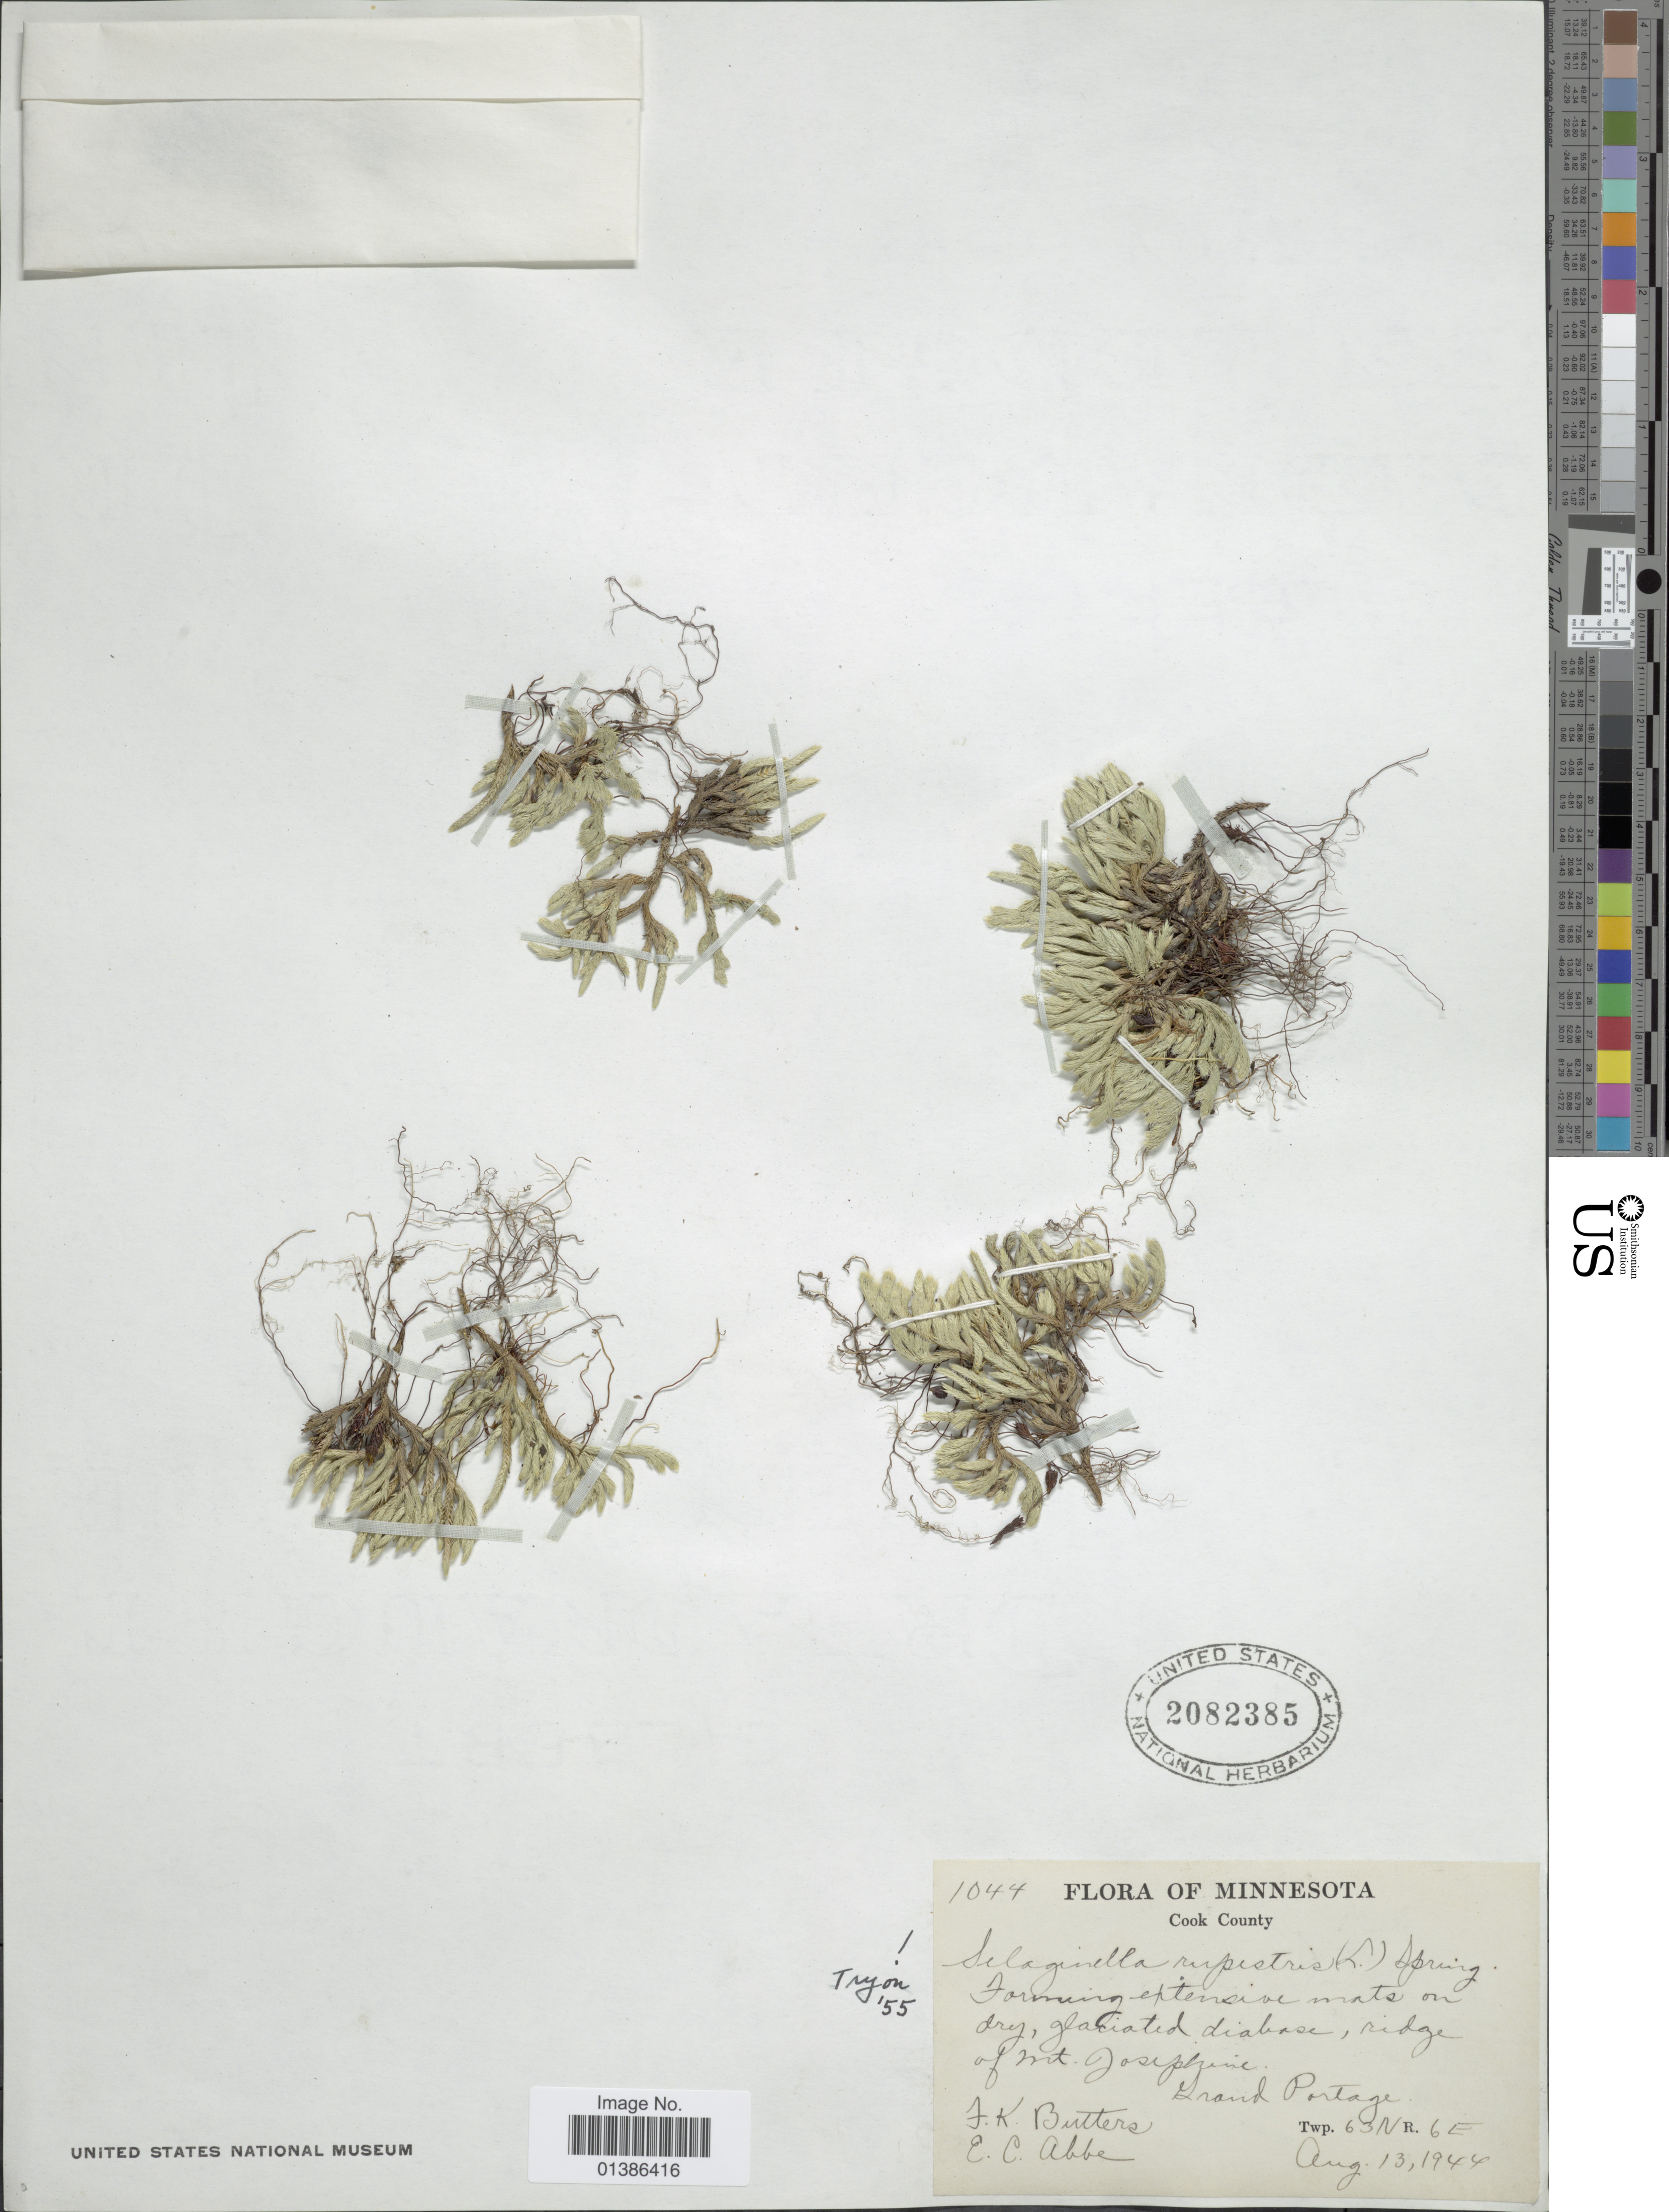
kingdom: Plantae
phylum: Tracheophyta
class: Lycopodiopsida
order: Selaginellales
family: Selaginellaceae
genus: Selaginella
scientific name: Selaginella rupestris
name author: (L.) Spring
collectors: F. K. Butters & E. C. Abbe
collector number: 1044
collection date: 1944-08-13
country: United States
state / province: Minnesota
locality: Cook County. Ridge of Mt. Josephine, Grand Portage. Twp. 63N R.6E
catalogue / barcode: US 2082385